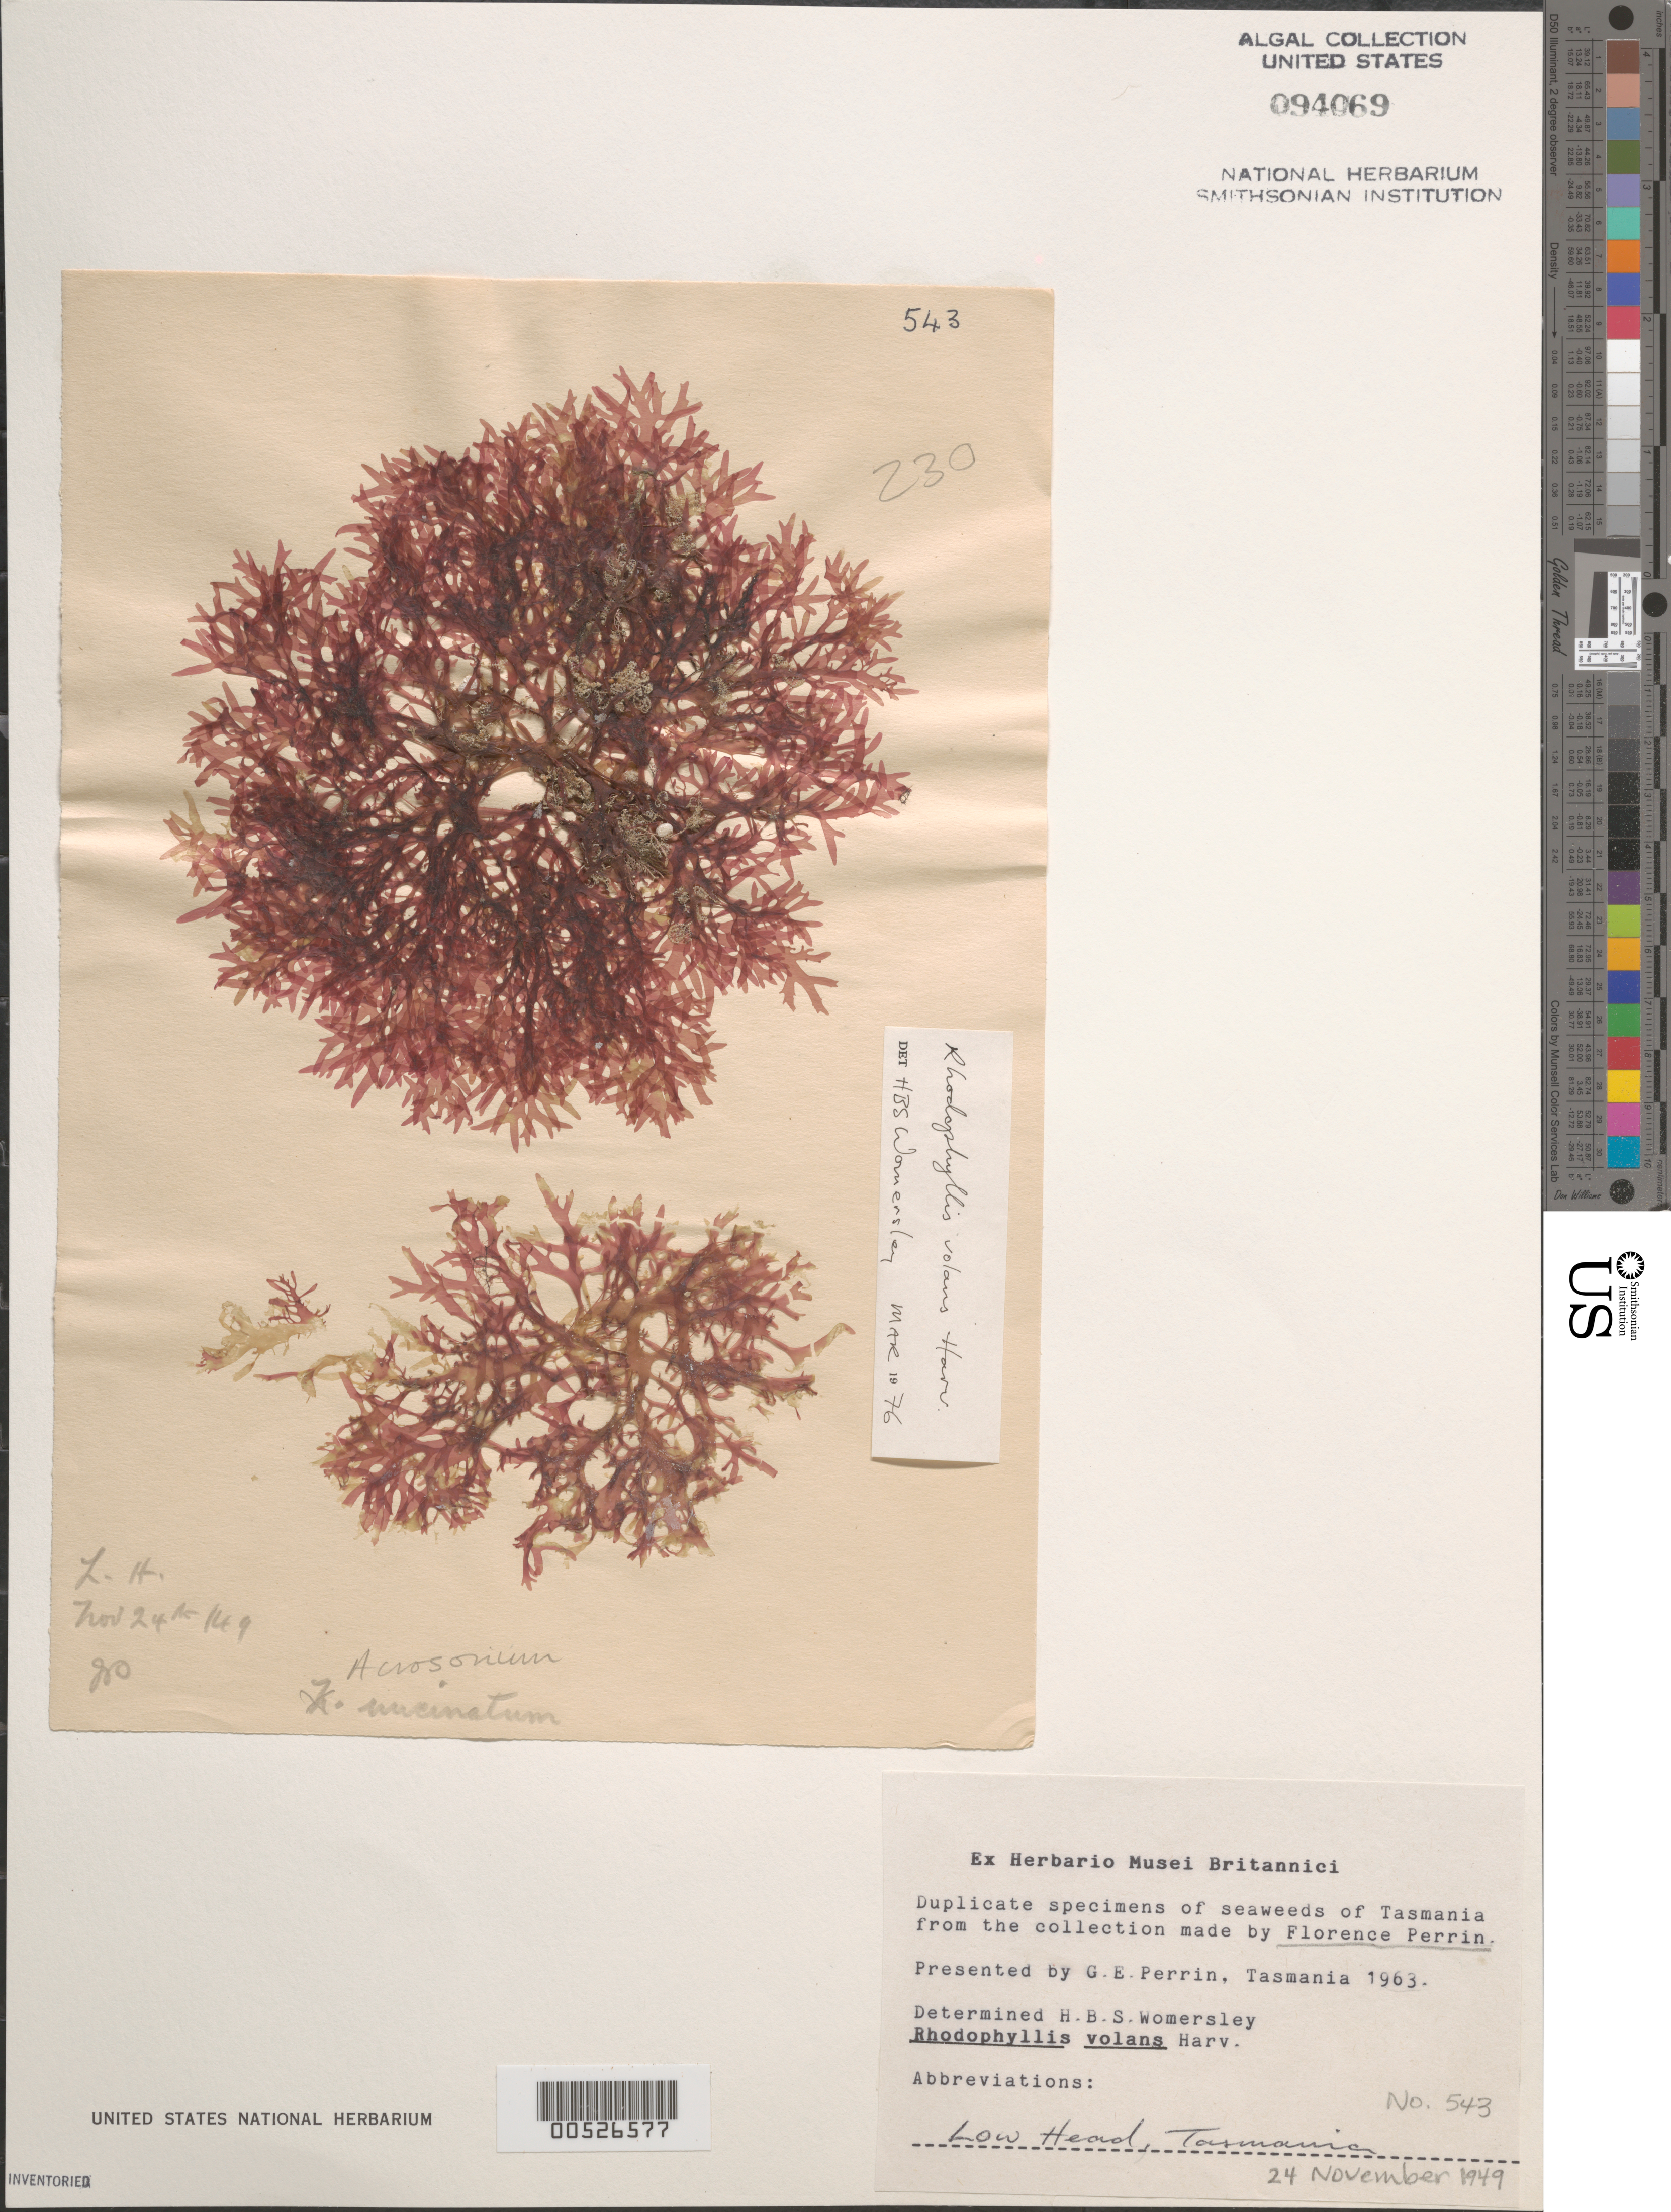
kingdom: Plantae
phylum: Rhodophyta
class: Florideophyceae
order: Gigartinales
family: Cystocloniaceae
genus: Rhodophyllis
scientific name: Rhodophyllis volans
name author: Harv.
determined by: Womersley, H. B. S.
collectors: F. Perrin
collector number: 543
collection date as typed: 24 Nov 1949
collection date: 1949-11-24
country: Australia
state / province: Tasmania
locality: Low Head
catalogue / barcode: US 94069